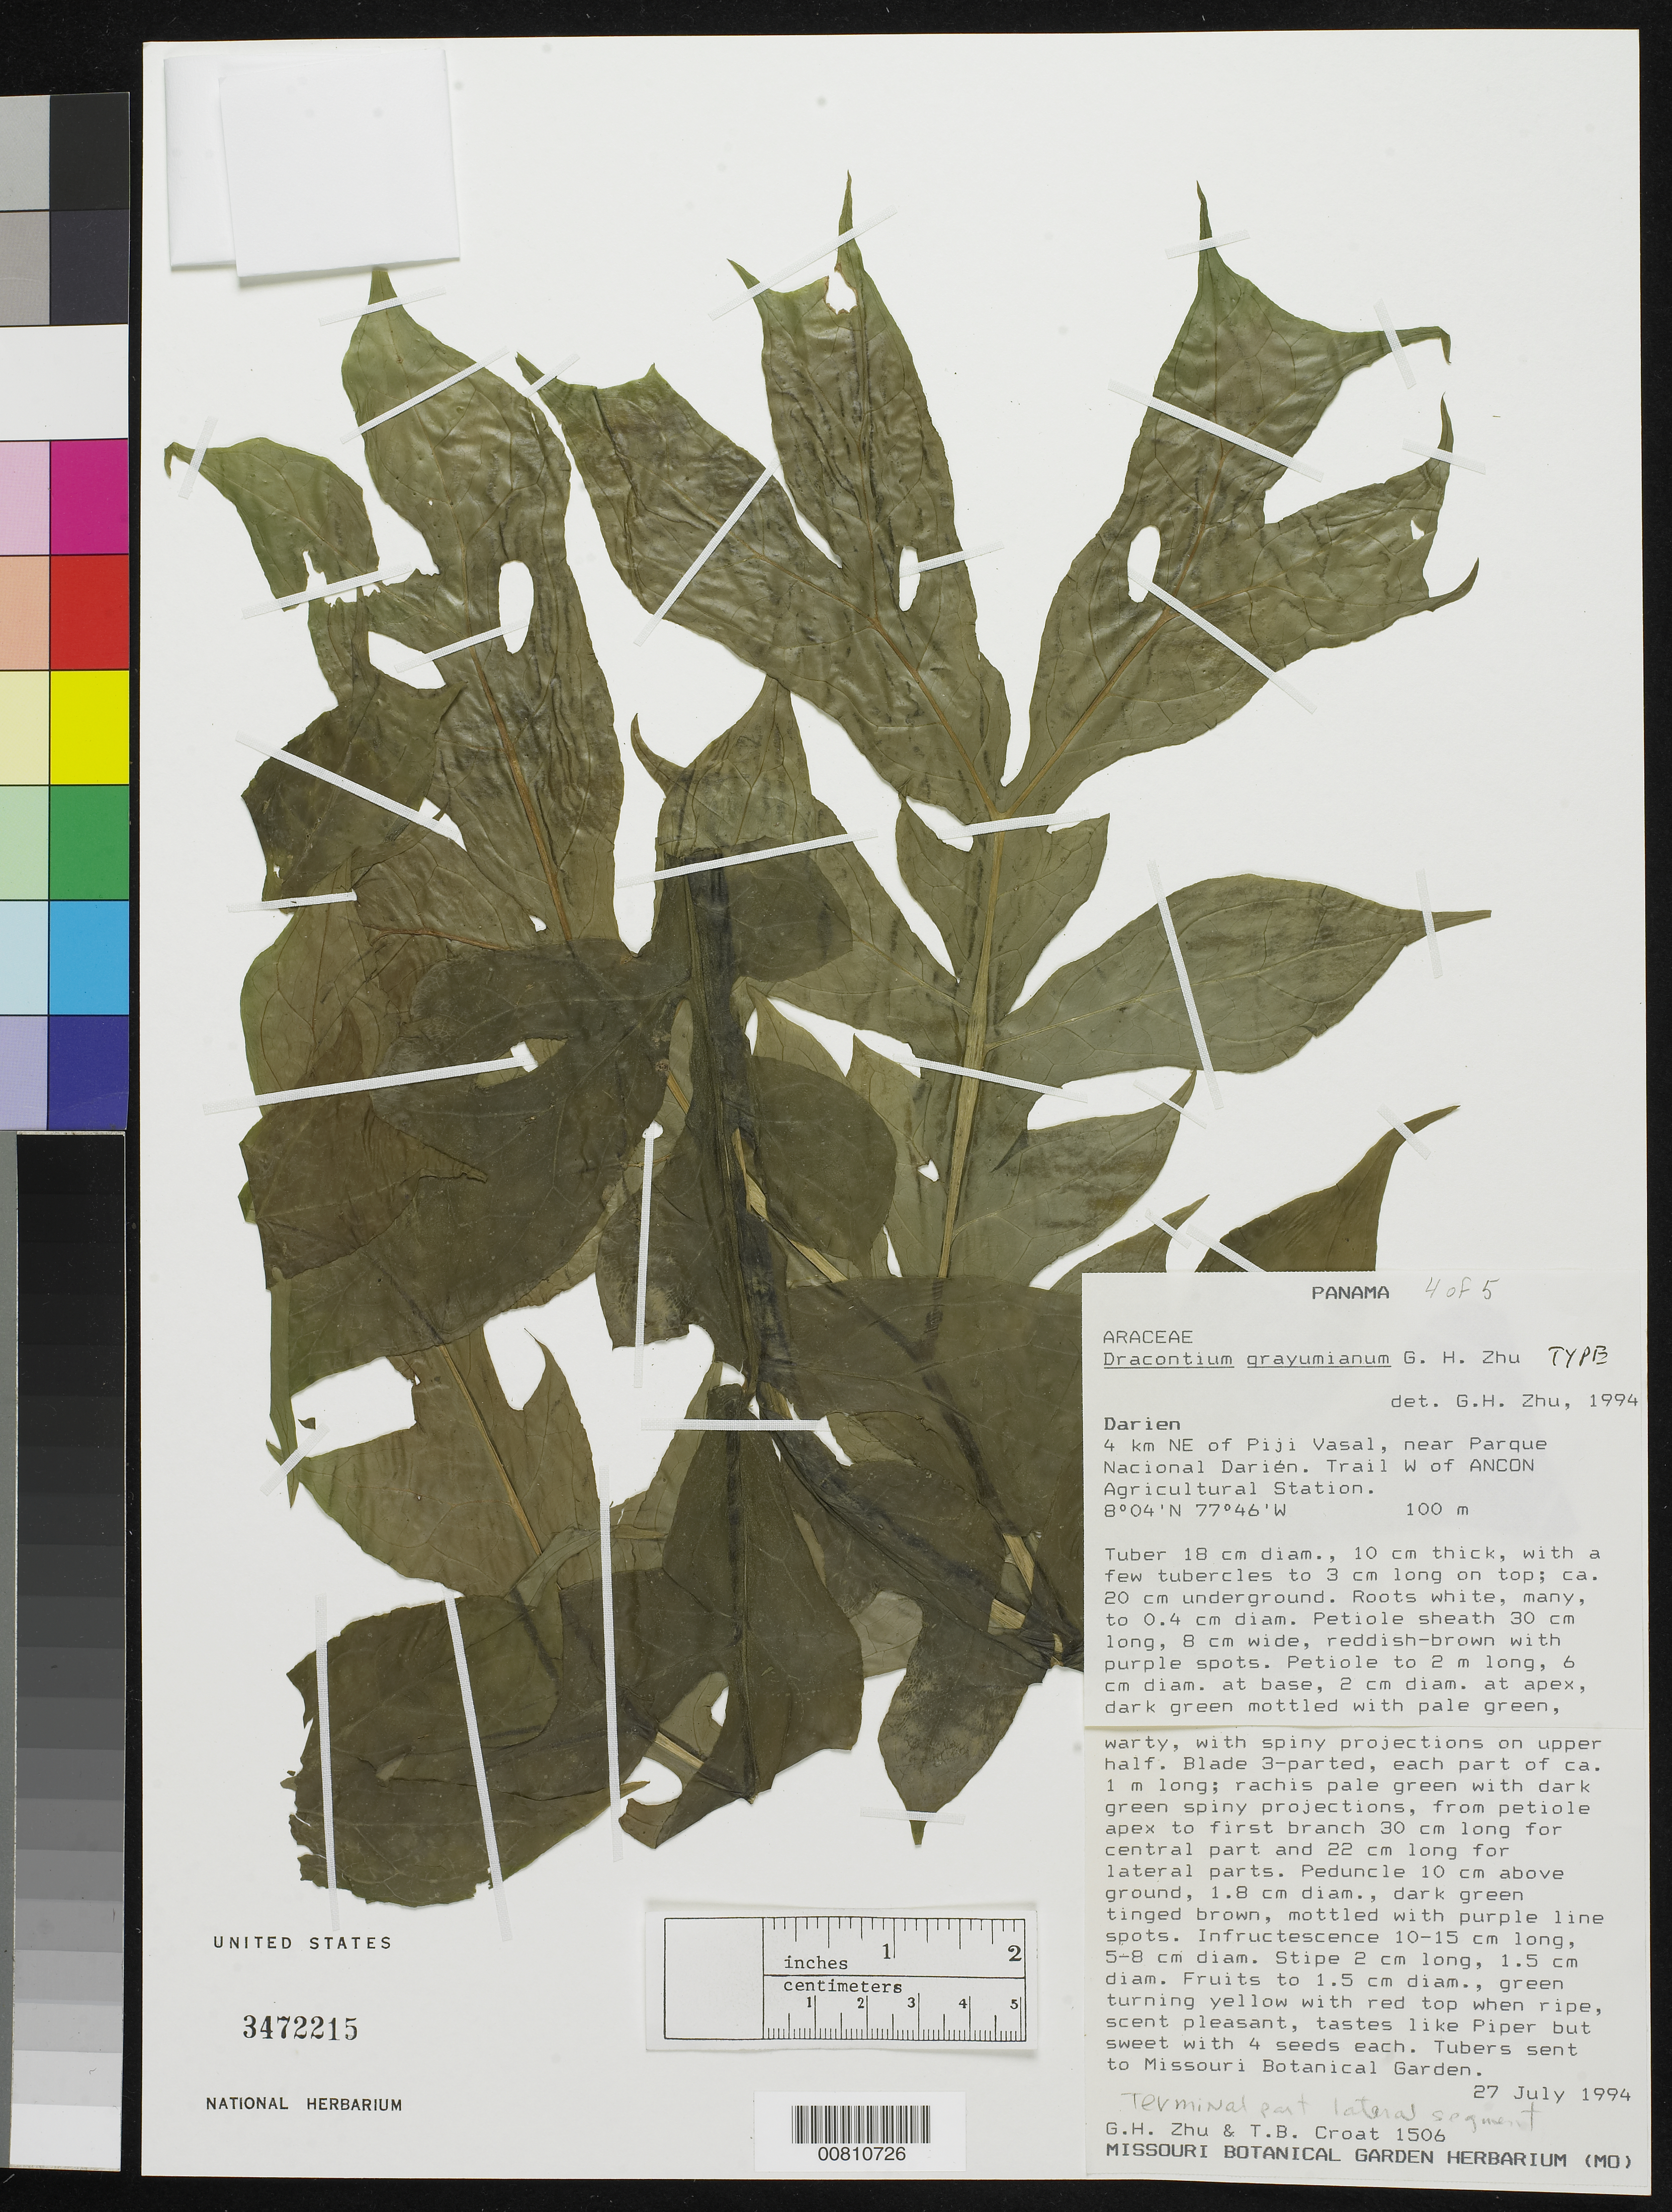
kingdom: Plantae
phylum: Tracheophyta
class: Liliopsida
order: Alismatales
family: Araceae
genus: Dracontium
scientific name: Dracontium grayumianum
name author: G.H. Zhu & Croat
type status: Isotype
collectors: G. H. Zhu & T. B. Croat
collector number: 1506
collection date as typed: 27 Jul 1994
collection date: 1994-07-27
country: Panama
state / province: Darién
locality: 4 km NE of Piji Vasal, near Parque Nacional Darién, trail W of ANCON Agricultural Station.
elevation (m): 100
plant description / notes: Holotype at MO.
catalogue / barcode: US 3472215